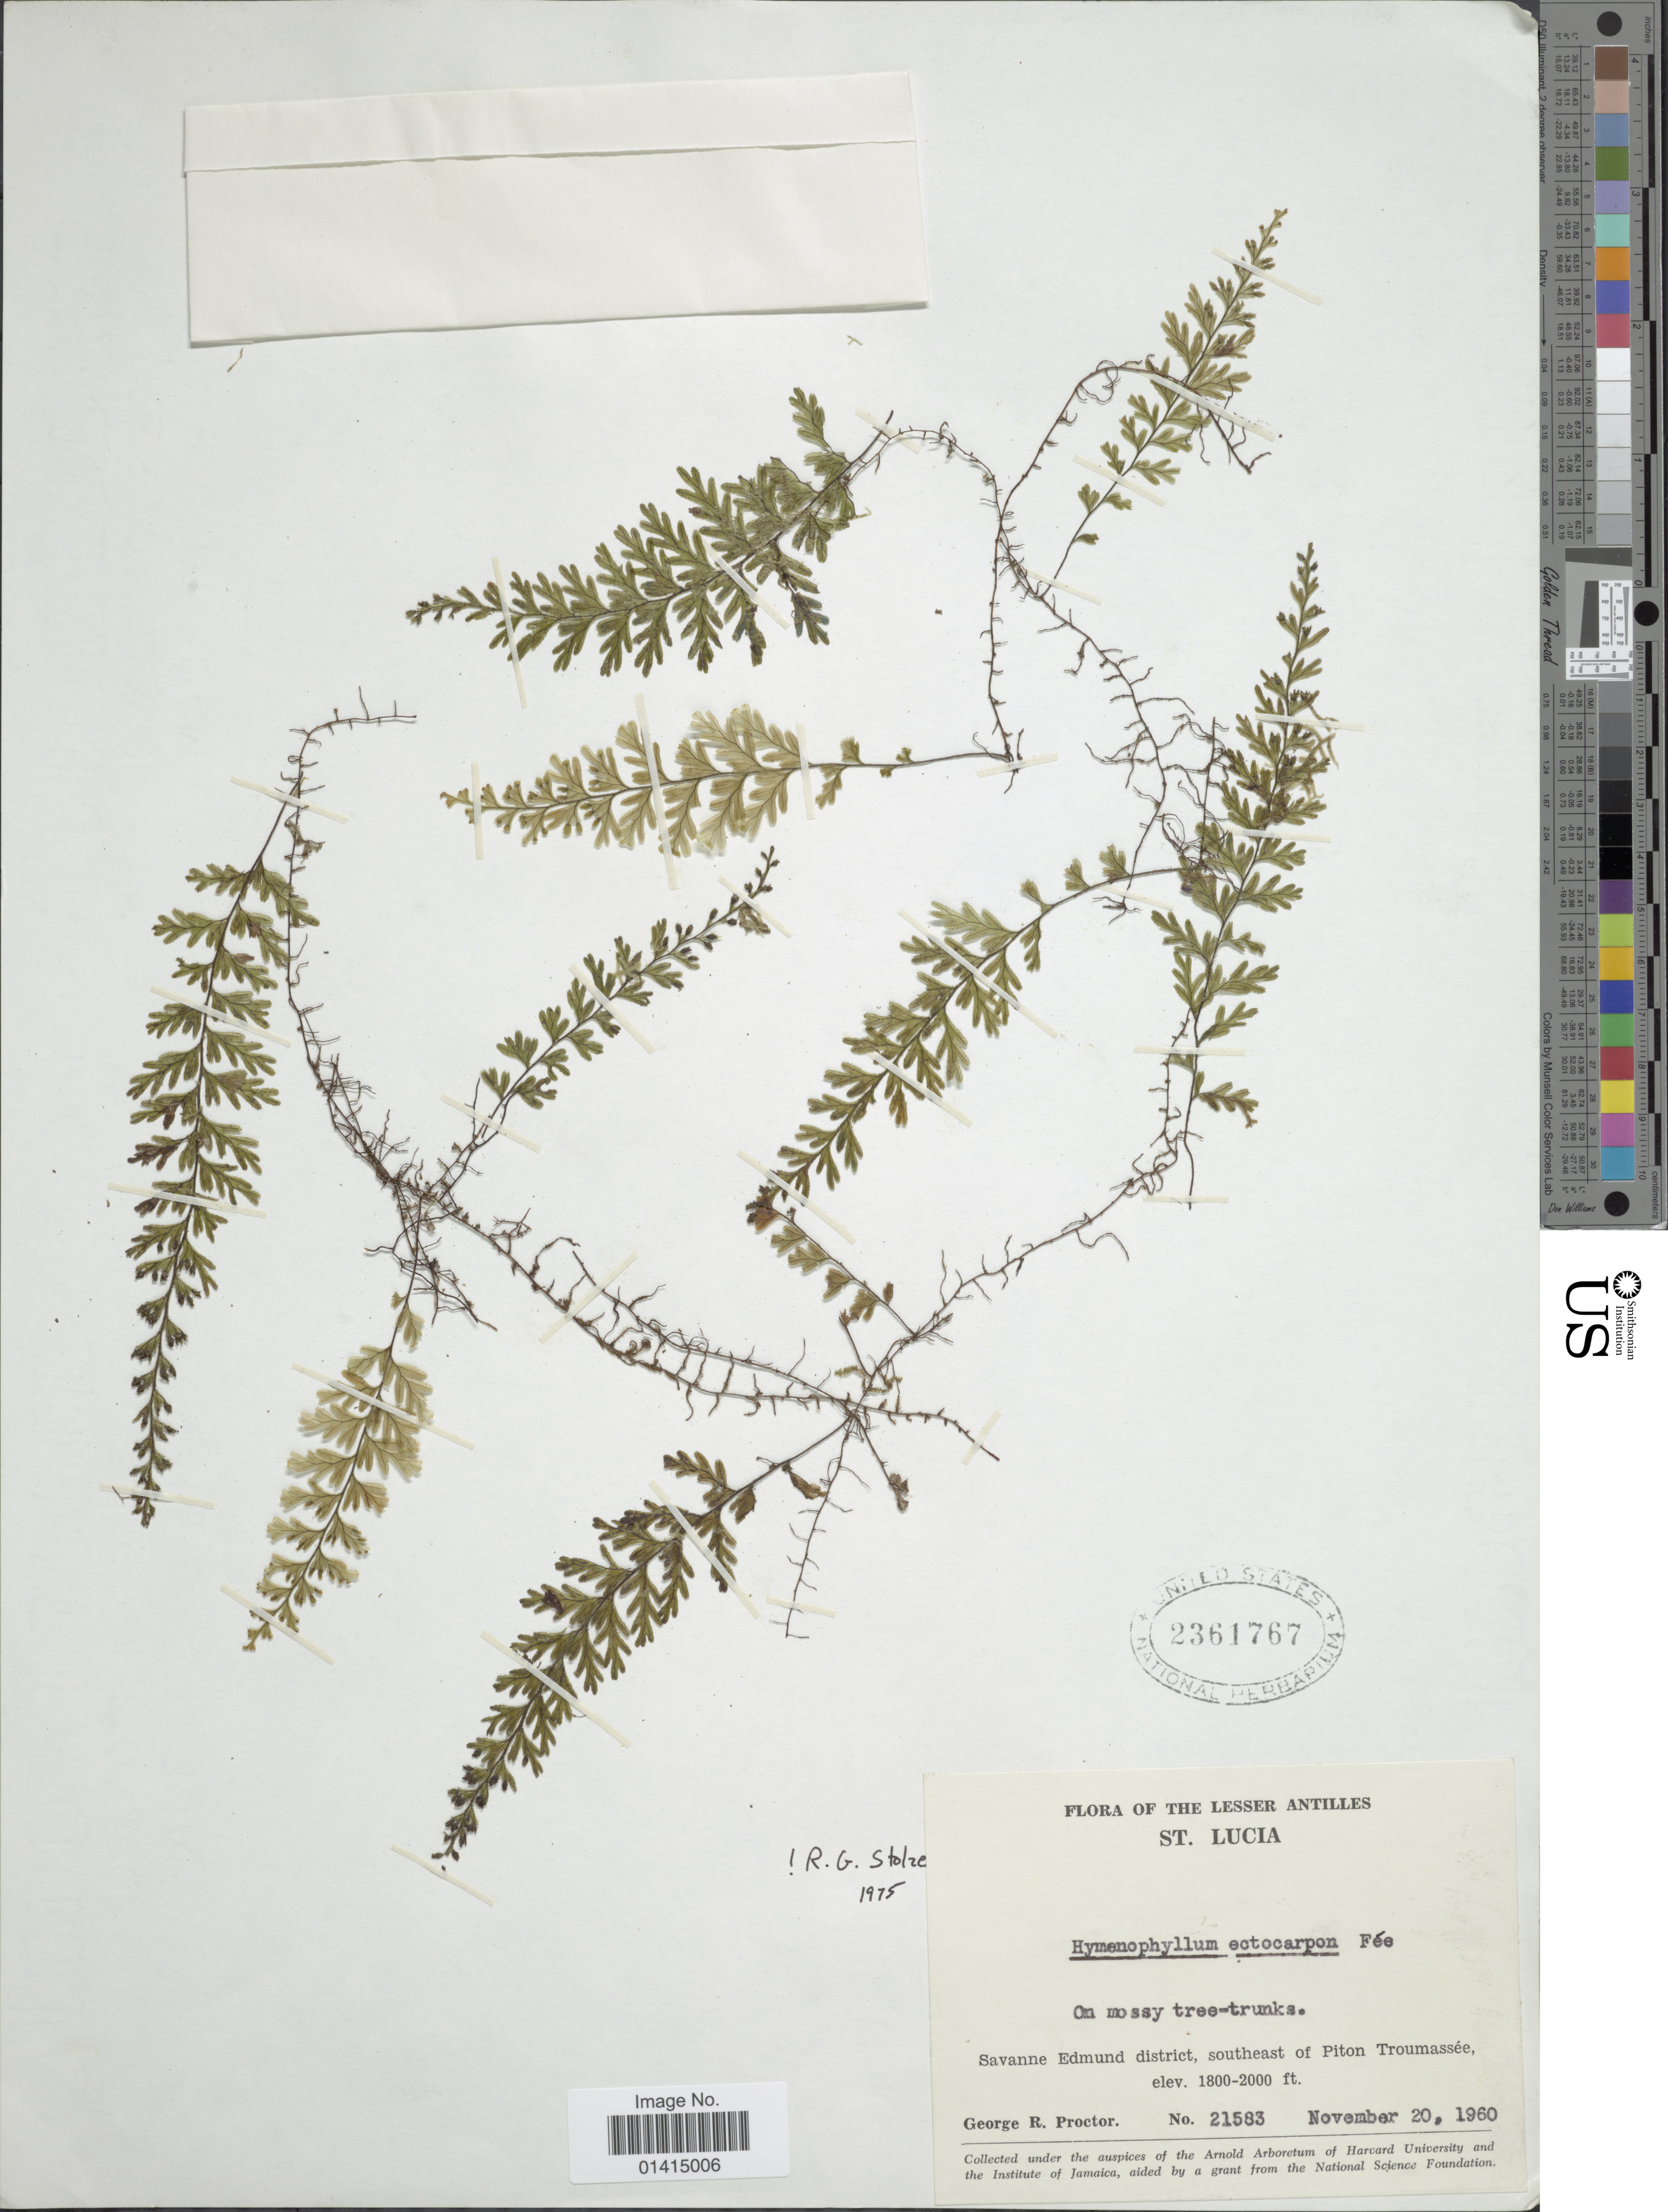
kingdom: Plantae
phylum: Tracheophyta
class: Polypodiopsida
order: Hymenophyllales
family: Hymenophyllaceae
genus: Hymenophyllum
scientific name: Hymenophyllum ectocarpon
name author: Fée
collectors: G. R. Proctor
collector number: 21583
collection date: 1960-11-20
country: St. Lucia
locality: Lesser Antilles, St. Lucia, Savanne Edmund district, southeast of Piton Troumassée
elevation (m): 549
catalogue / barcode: US 2361767